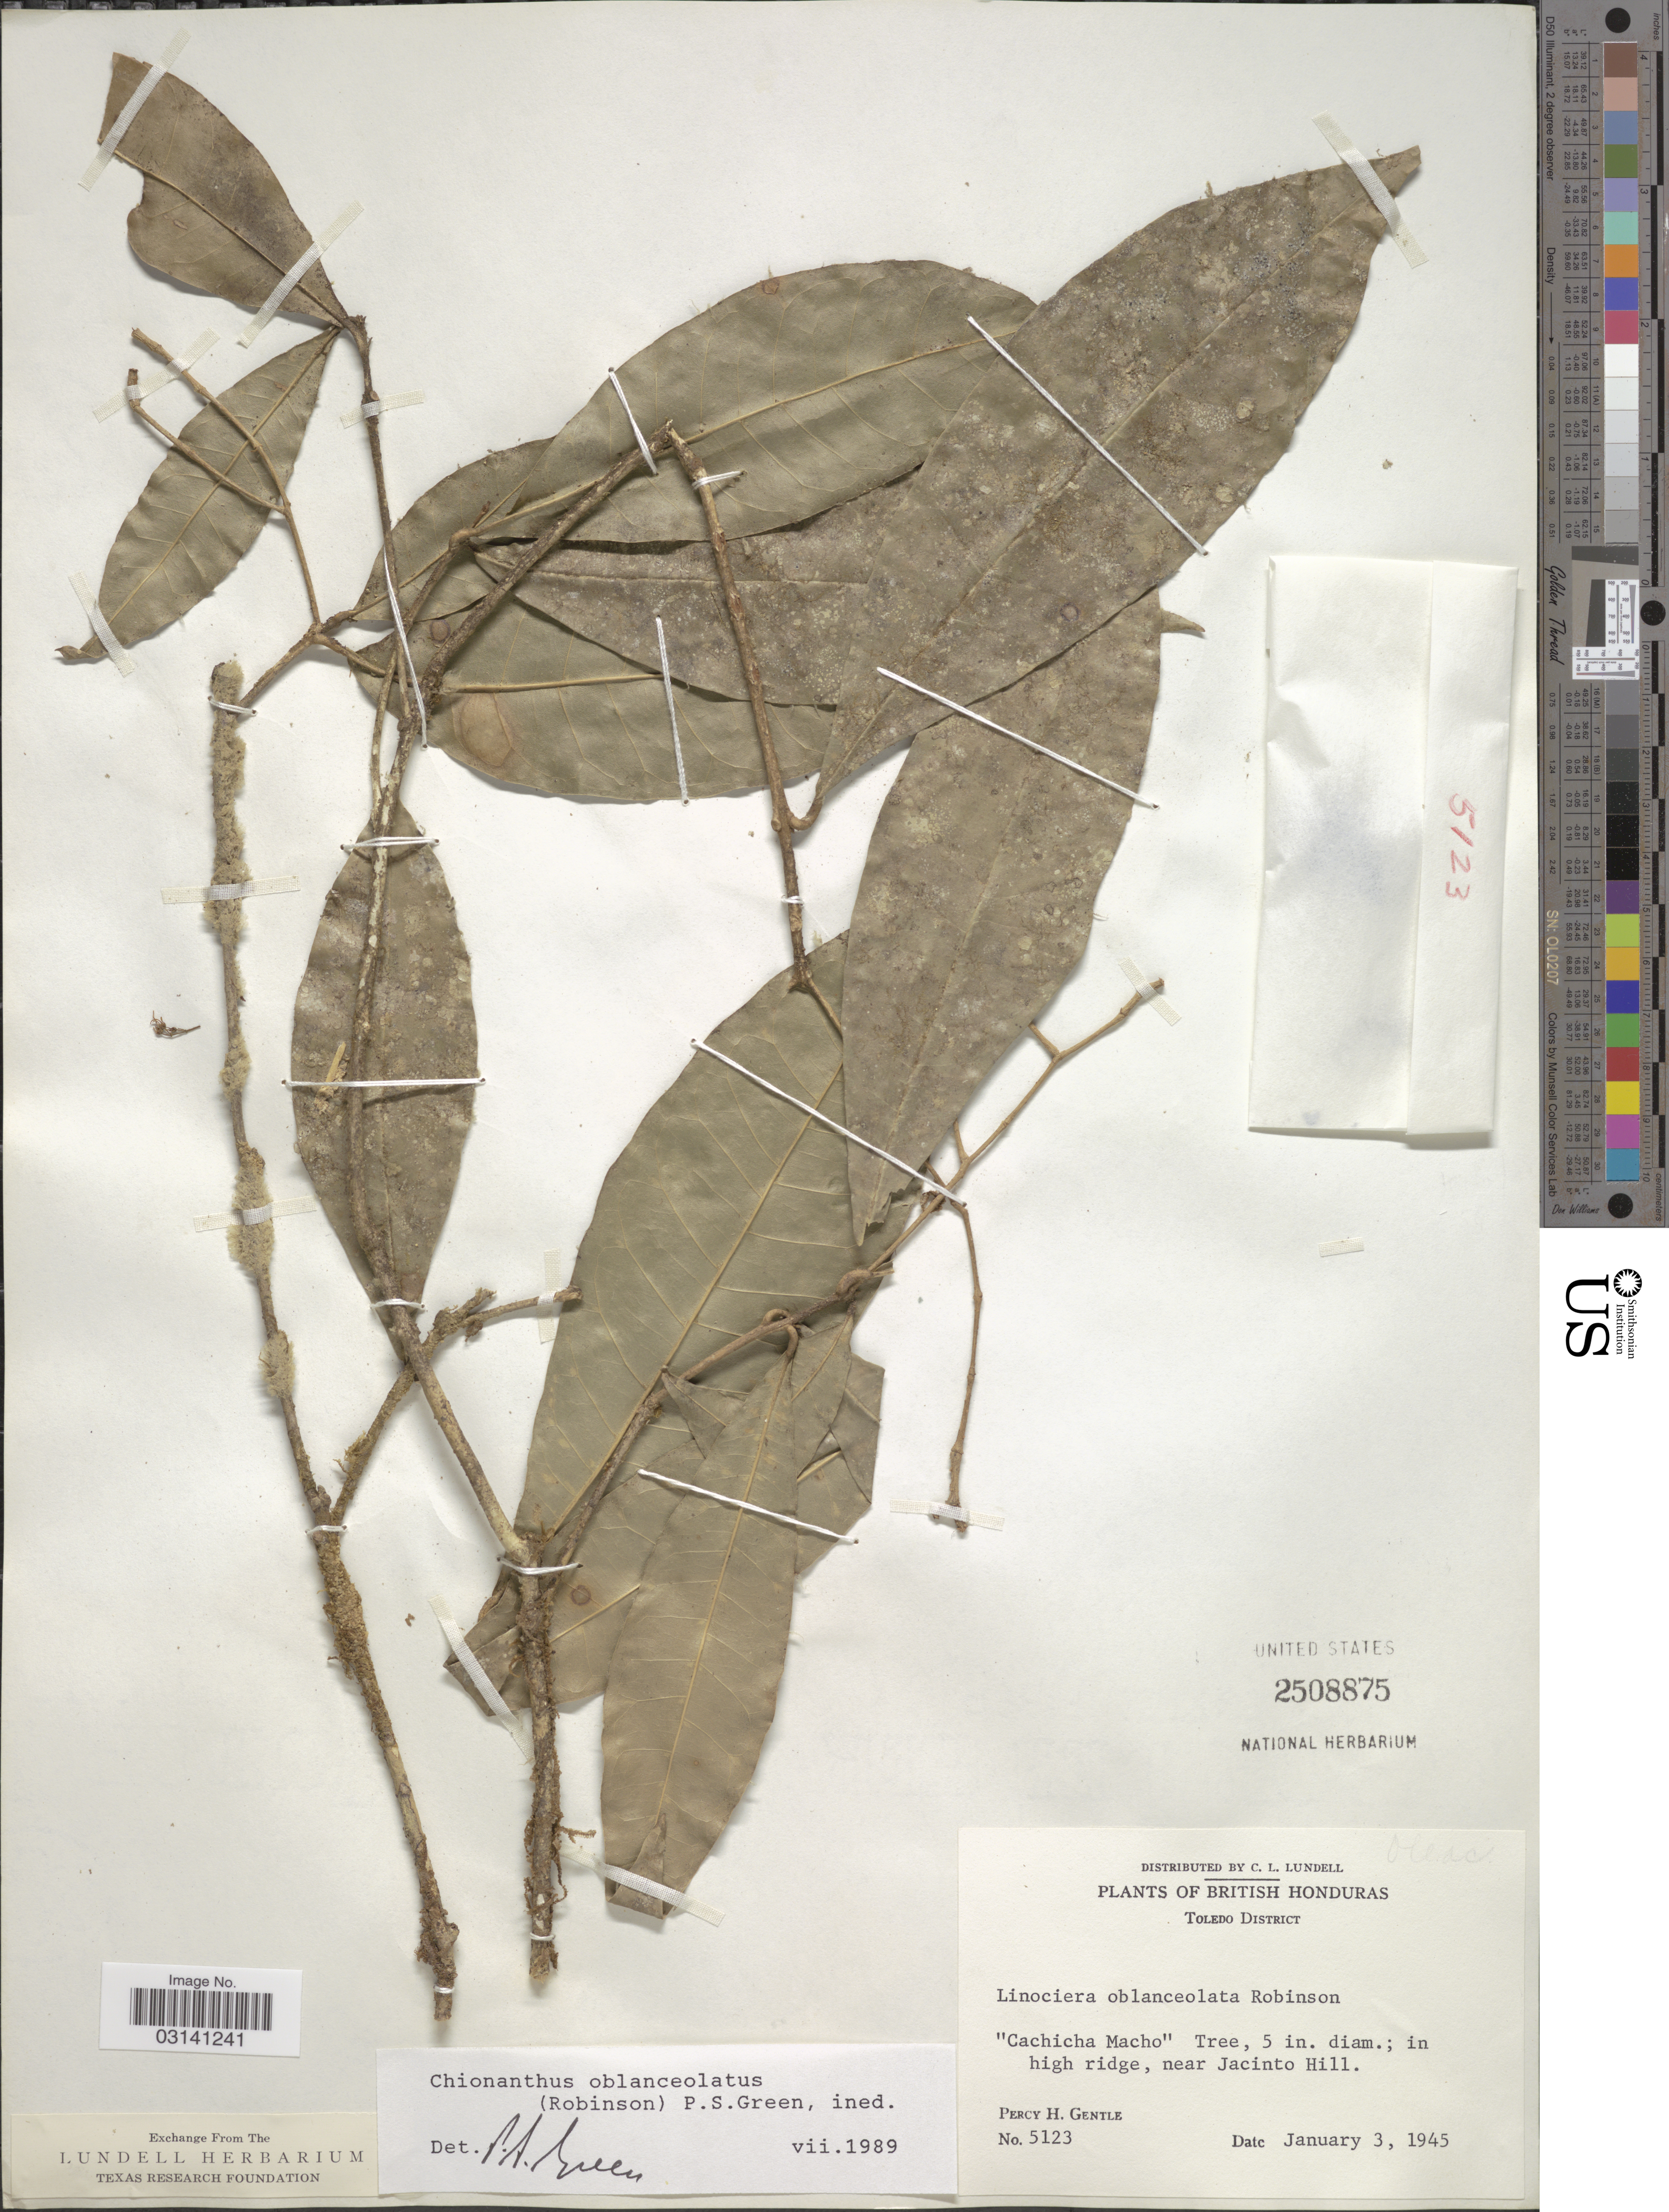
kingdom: Plantae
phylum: Tracheophyta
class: Magnoliopsida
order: Lamiales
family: Oleaceae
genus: Chionanthus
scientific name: Chionanthus oblanceolatus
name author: (B.L. Rob.) P.S. Green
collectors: P. H. Gentle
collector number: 5123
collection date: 1945-01-03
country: Belize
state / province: Toledo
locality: British Honduras, Toledo District, in high ridge, near Jacinto Hill.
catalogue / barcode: US 2508875